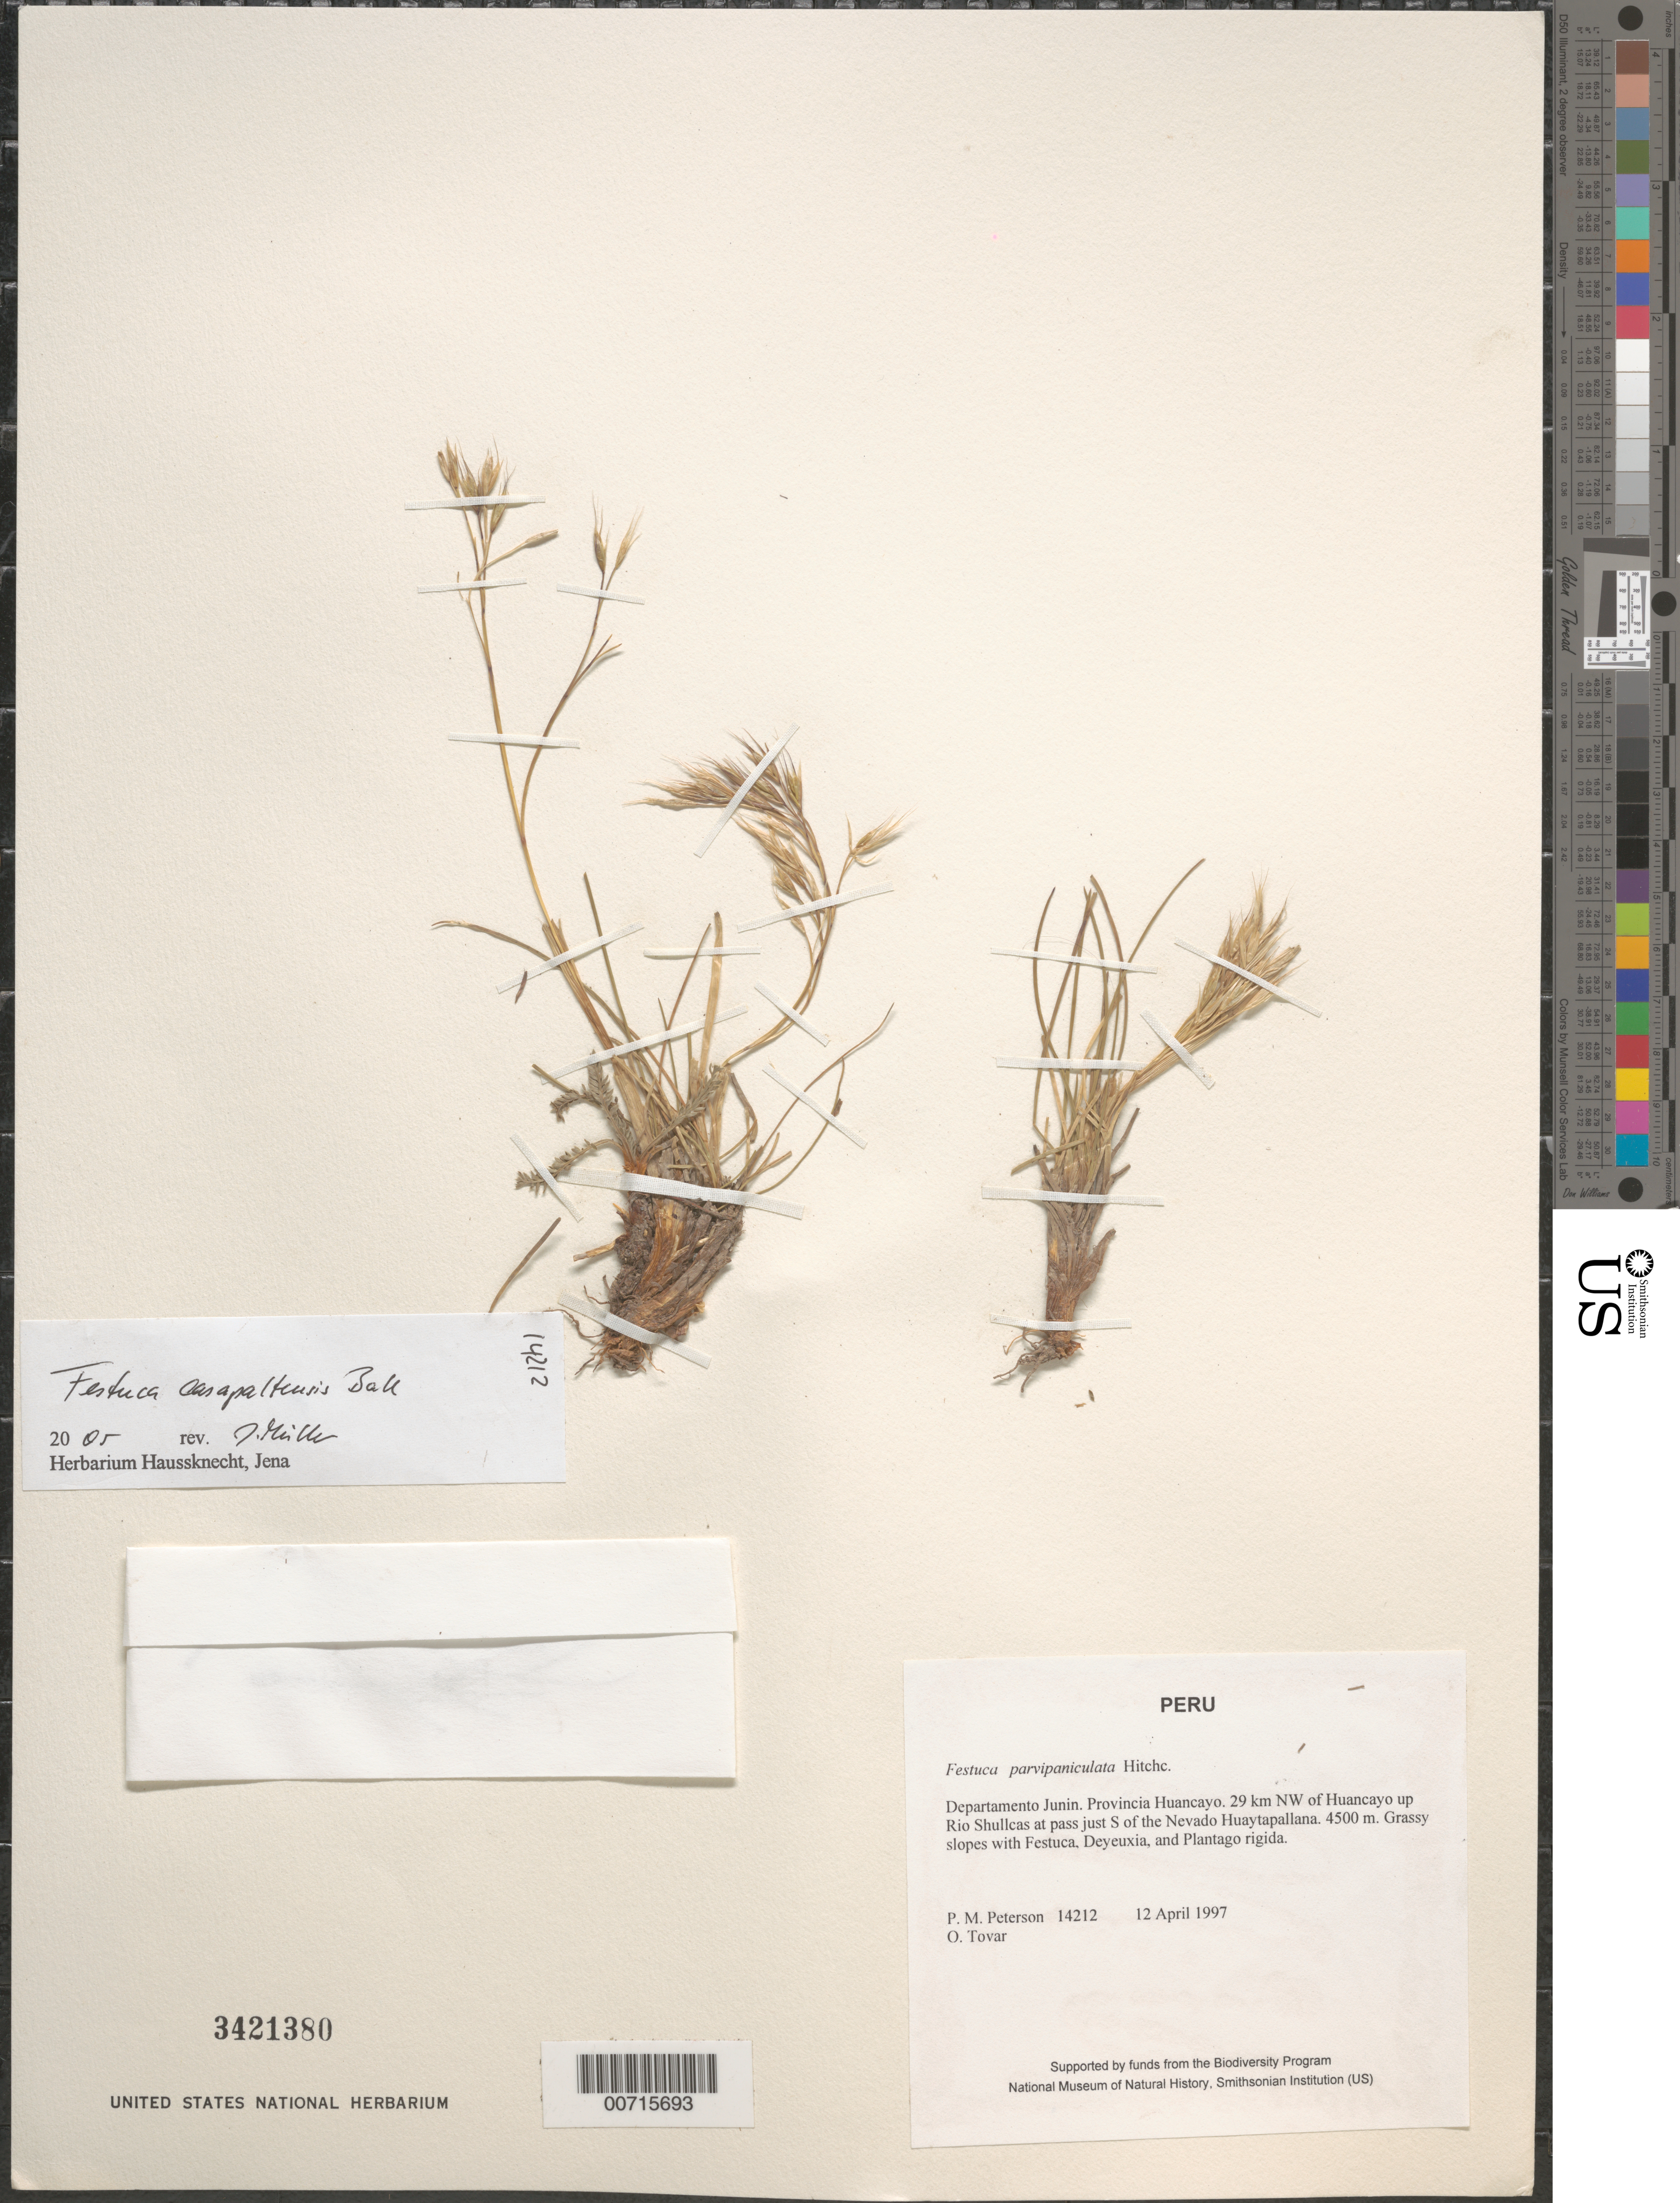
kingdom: Plantae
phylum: Tracheophyta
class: Liliopsida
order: Poales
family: Poaceae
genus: Festuca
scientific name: Festuca parvipaniculata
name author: Hitchc.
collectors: P. M. Peterson & Ó. Tovar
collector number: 14212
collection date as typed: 12 Apr 1997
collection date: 1997-04-12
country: Peru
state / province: Junín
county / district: Huancayo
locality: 29 km NW of Huancayo up Rio Shullcas at pass just S of the Nevado Huaytapallana.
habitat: Grassy slopes with Festuca, Deyeuxia, and Plantago rigida.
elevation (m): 4500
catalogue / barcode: US 3421380